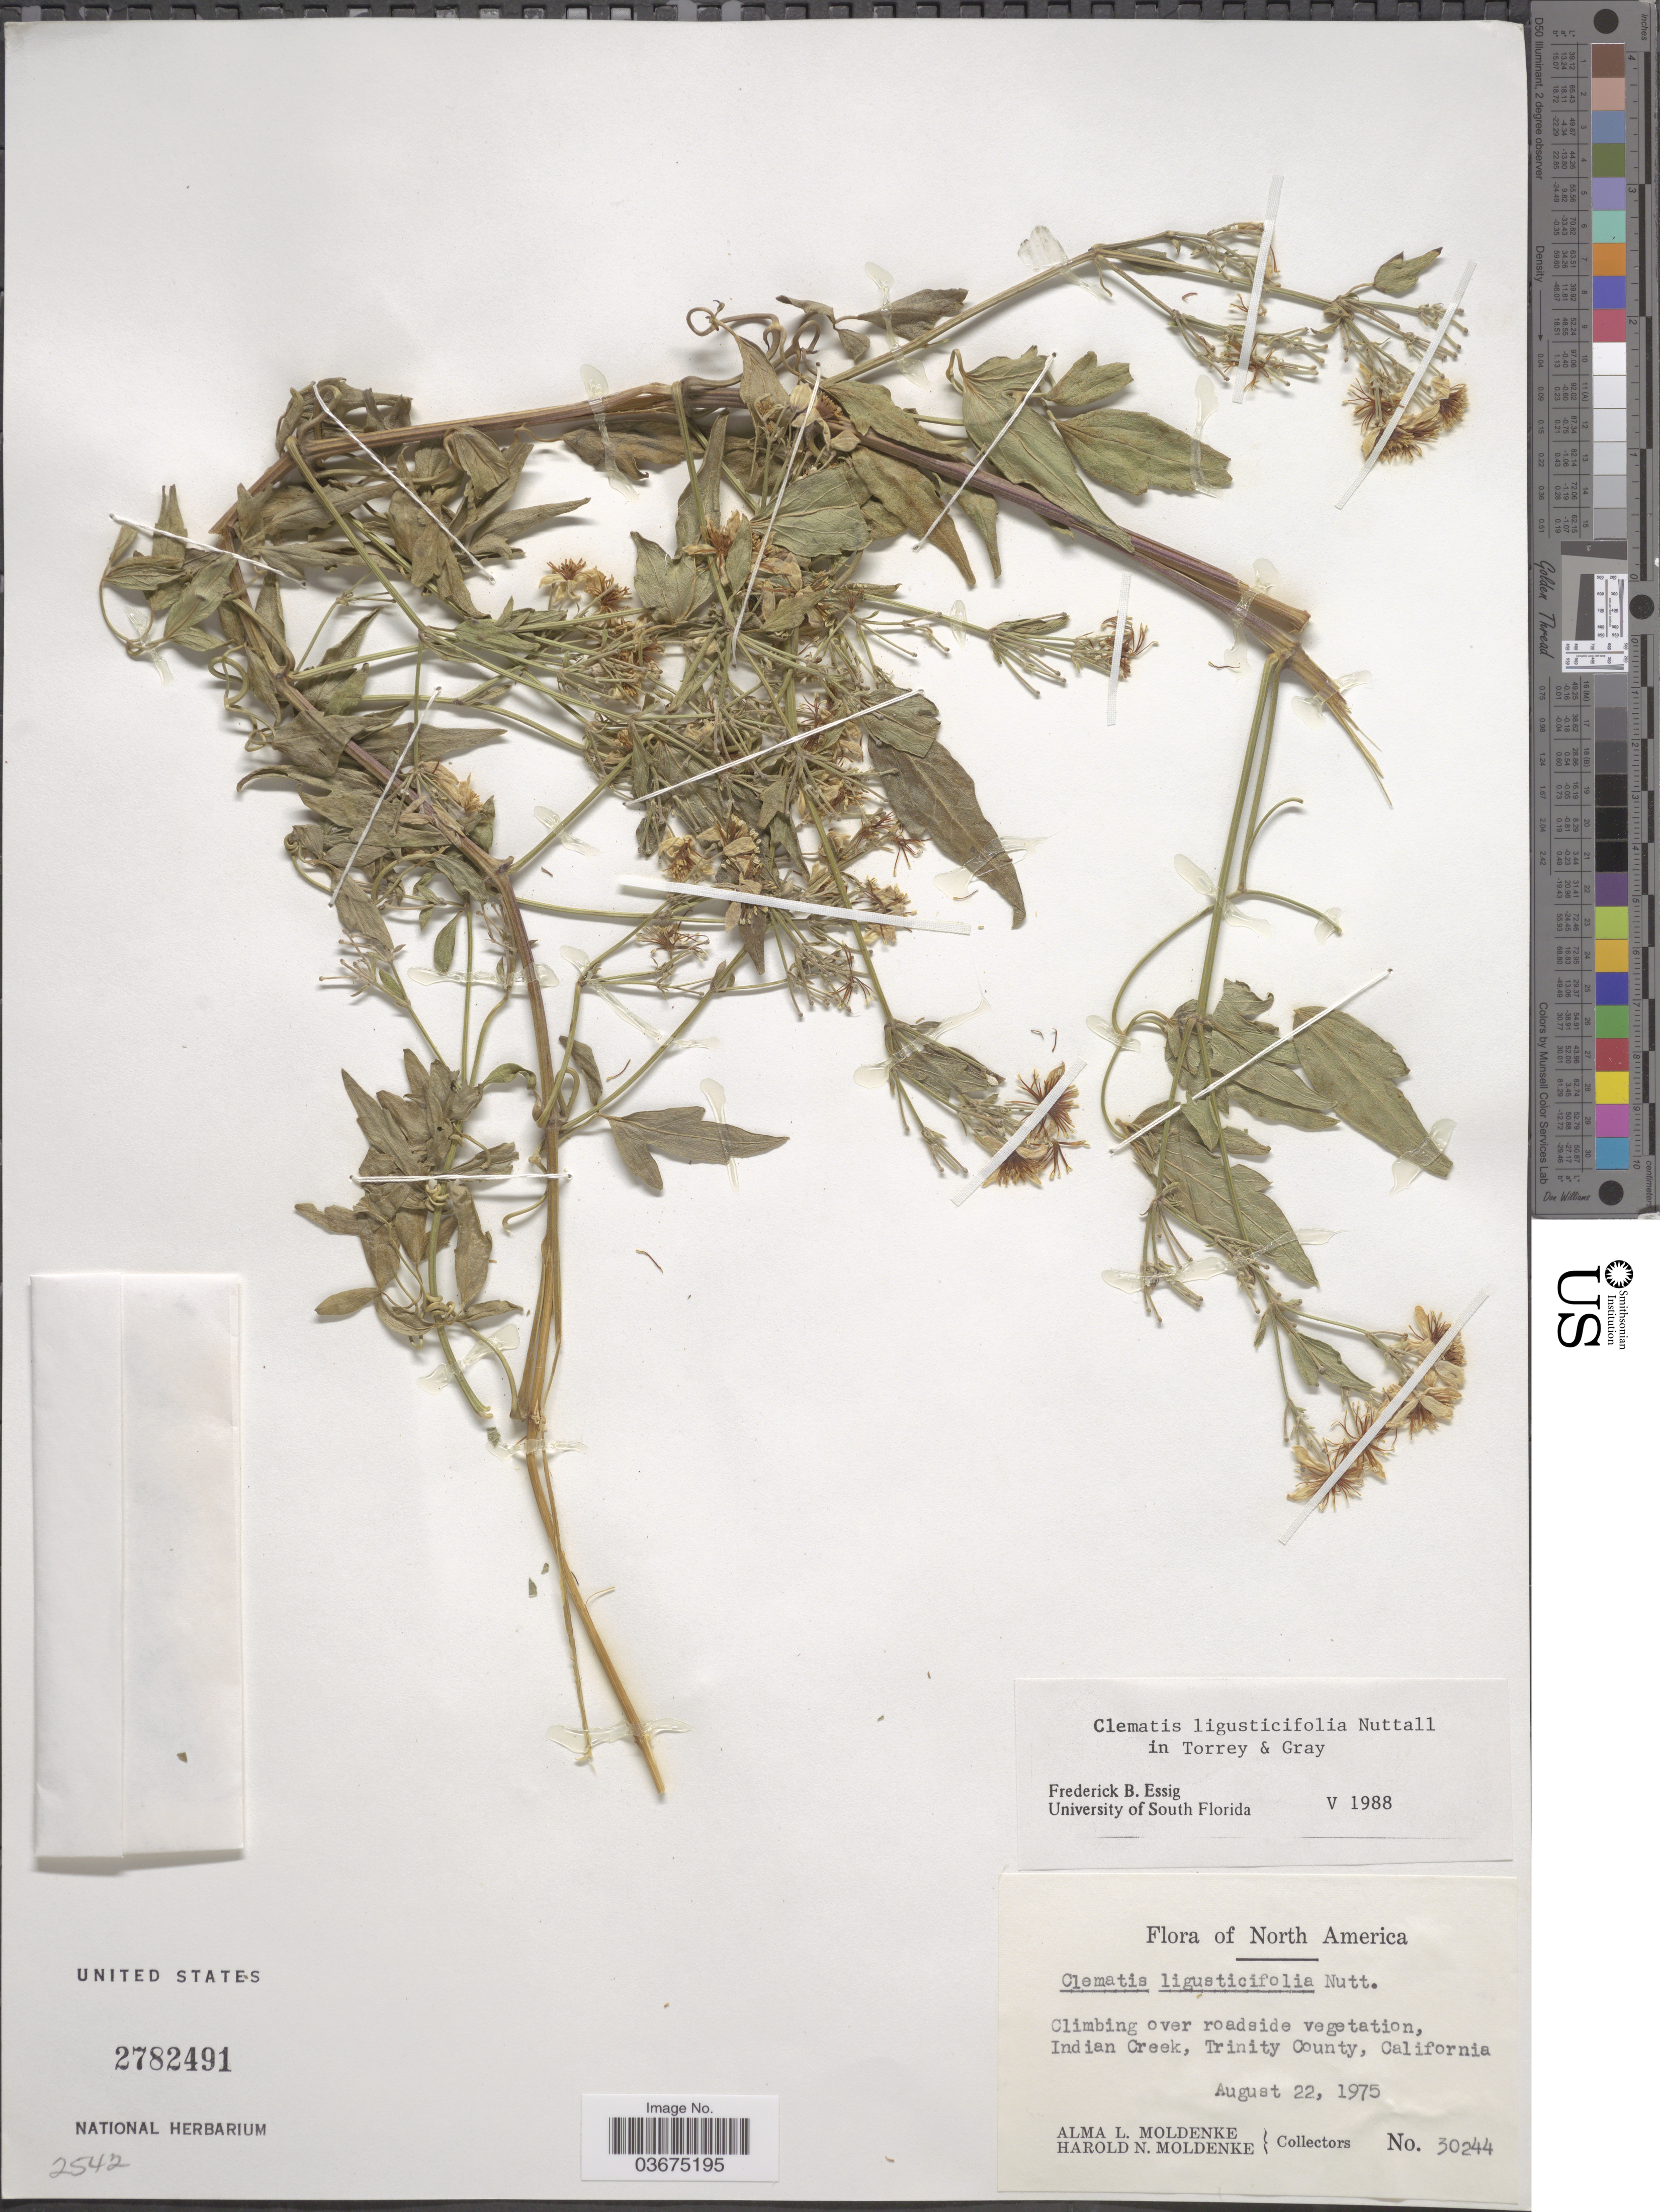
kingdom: Plantae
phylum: Tracheophyta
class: Magnoliopsida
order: Ranunculales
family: Ranunculaceae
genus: Clematis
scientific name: Clematis ligusticifolia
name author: Nutt.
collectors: A. L. Moldenke & H. N. Moldenke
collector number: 30244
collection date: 1975-08-22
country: United States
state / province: California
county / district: Trinity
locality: Indian Creek, Trinity County.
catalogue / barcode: US 2782491